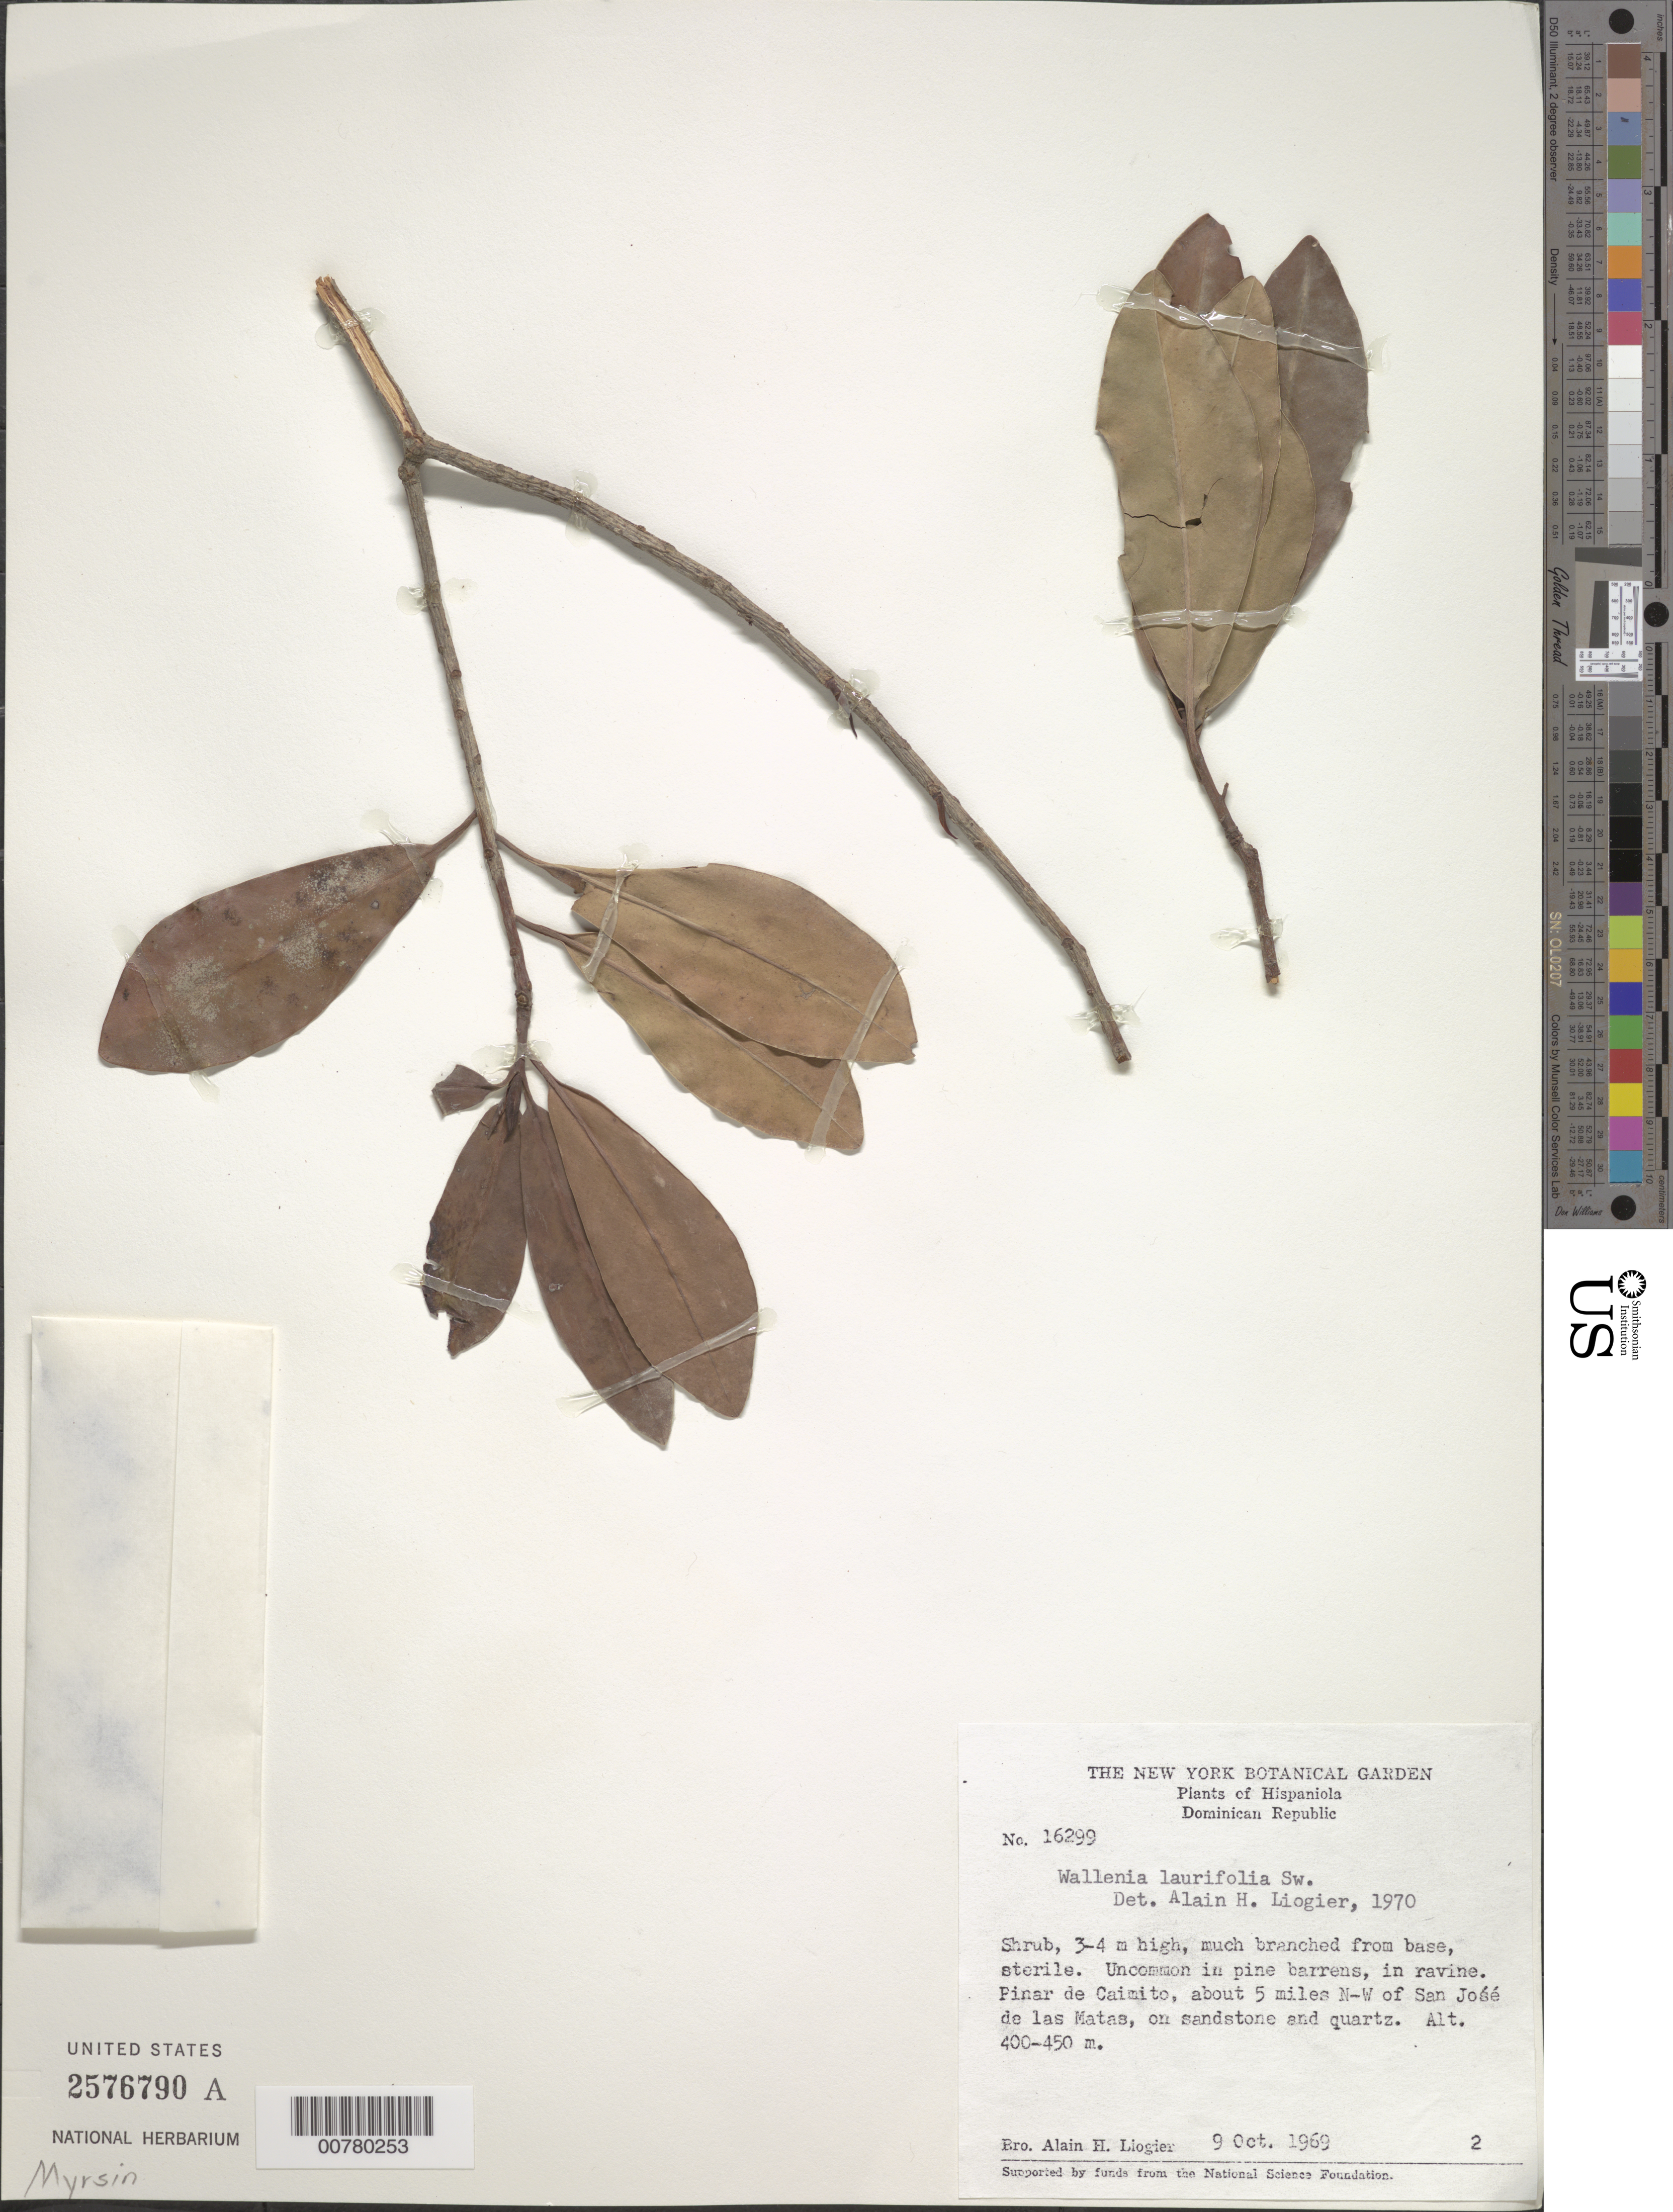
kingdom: Plantae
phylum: Tracheophyta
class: Magnoliopsida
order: Ericales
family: Primulaceae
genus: Wallenia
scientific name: Wallenia laurifolia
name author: Sw.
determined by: Liogier, Alain H.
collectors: A. H. Liogier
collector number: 16299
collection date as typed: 09 Oct 1969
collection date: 1969-10-09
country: Dominican Republic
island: Hispaniola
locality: About 5 miles N-W of San José de las Matas, Pinar de Caimito.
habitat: On sandstone and quartz.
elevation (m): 400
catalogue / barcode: US 2576790A